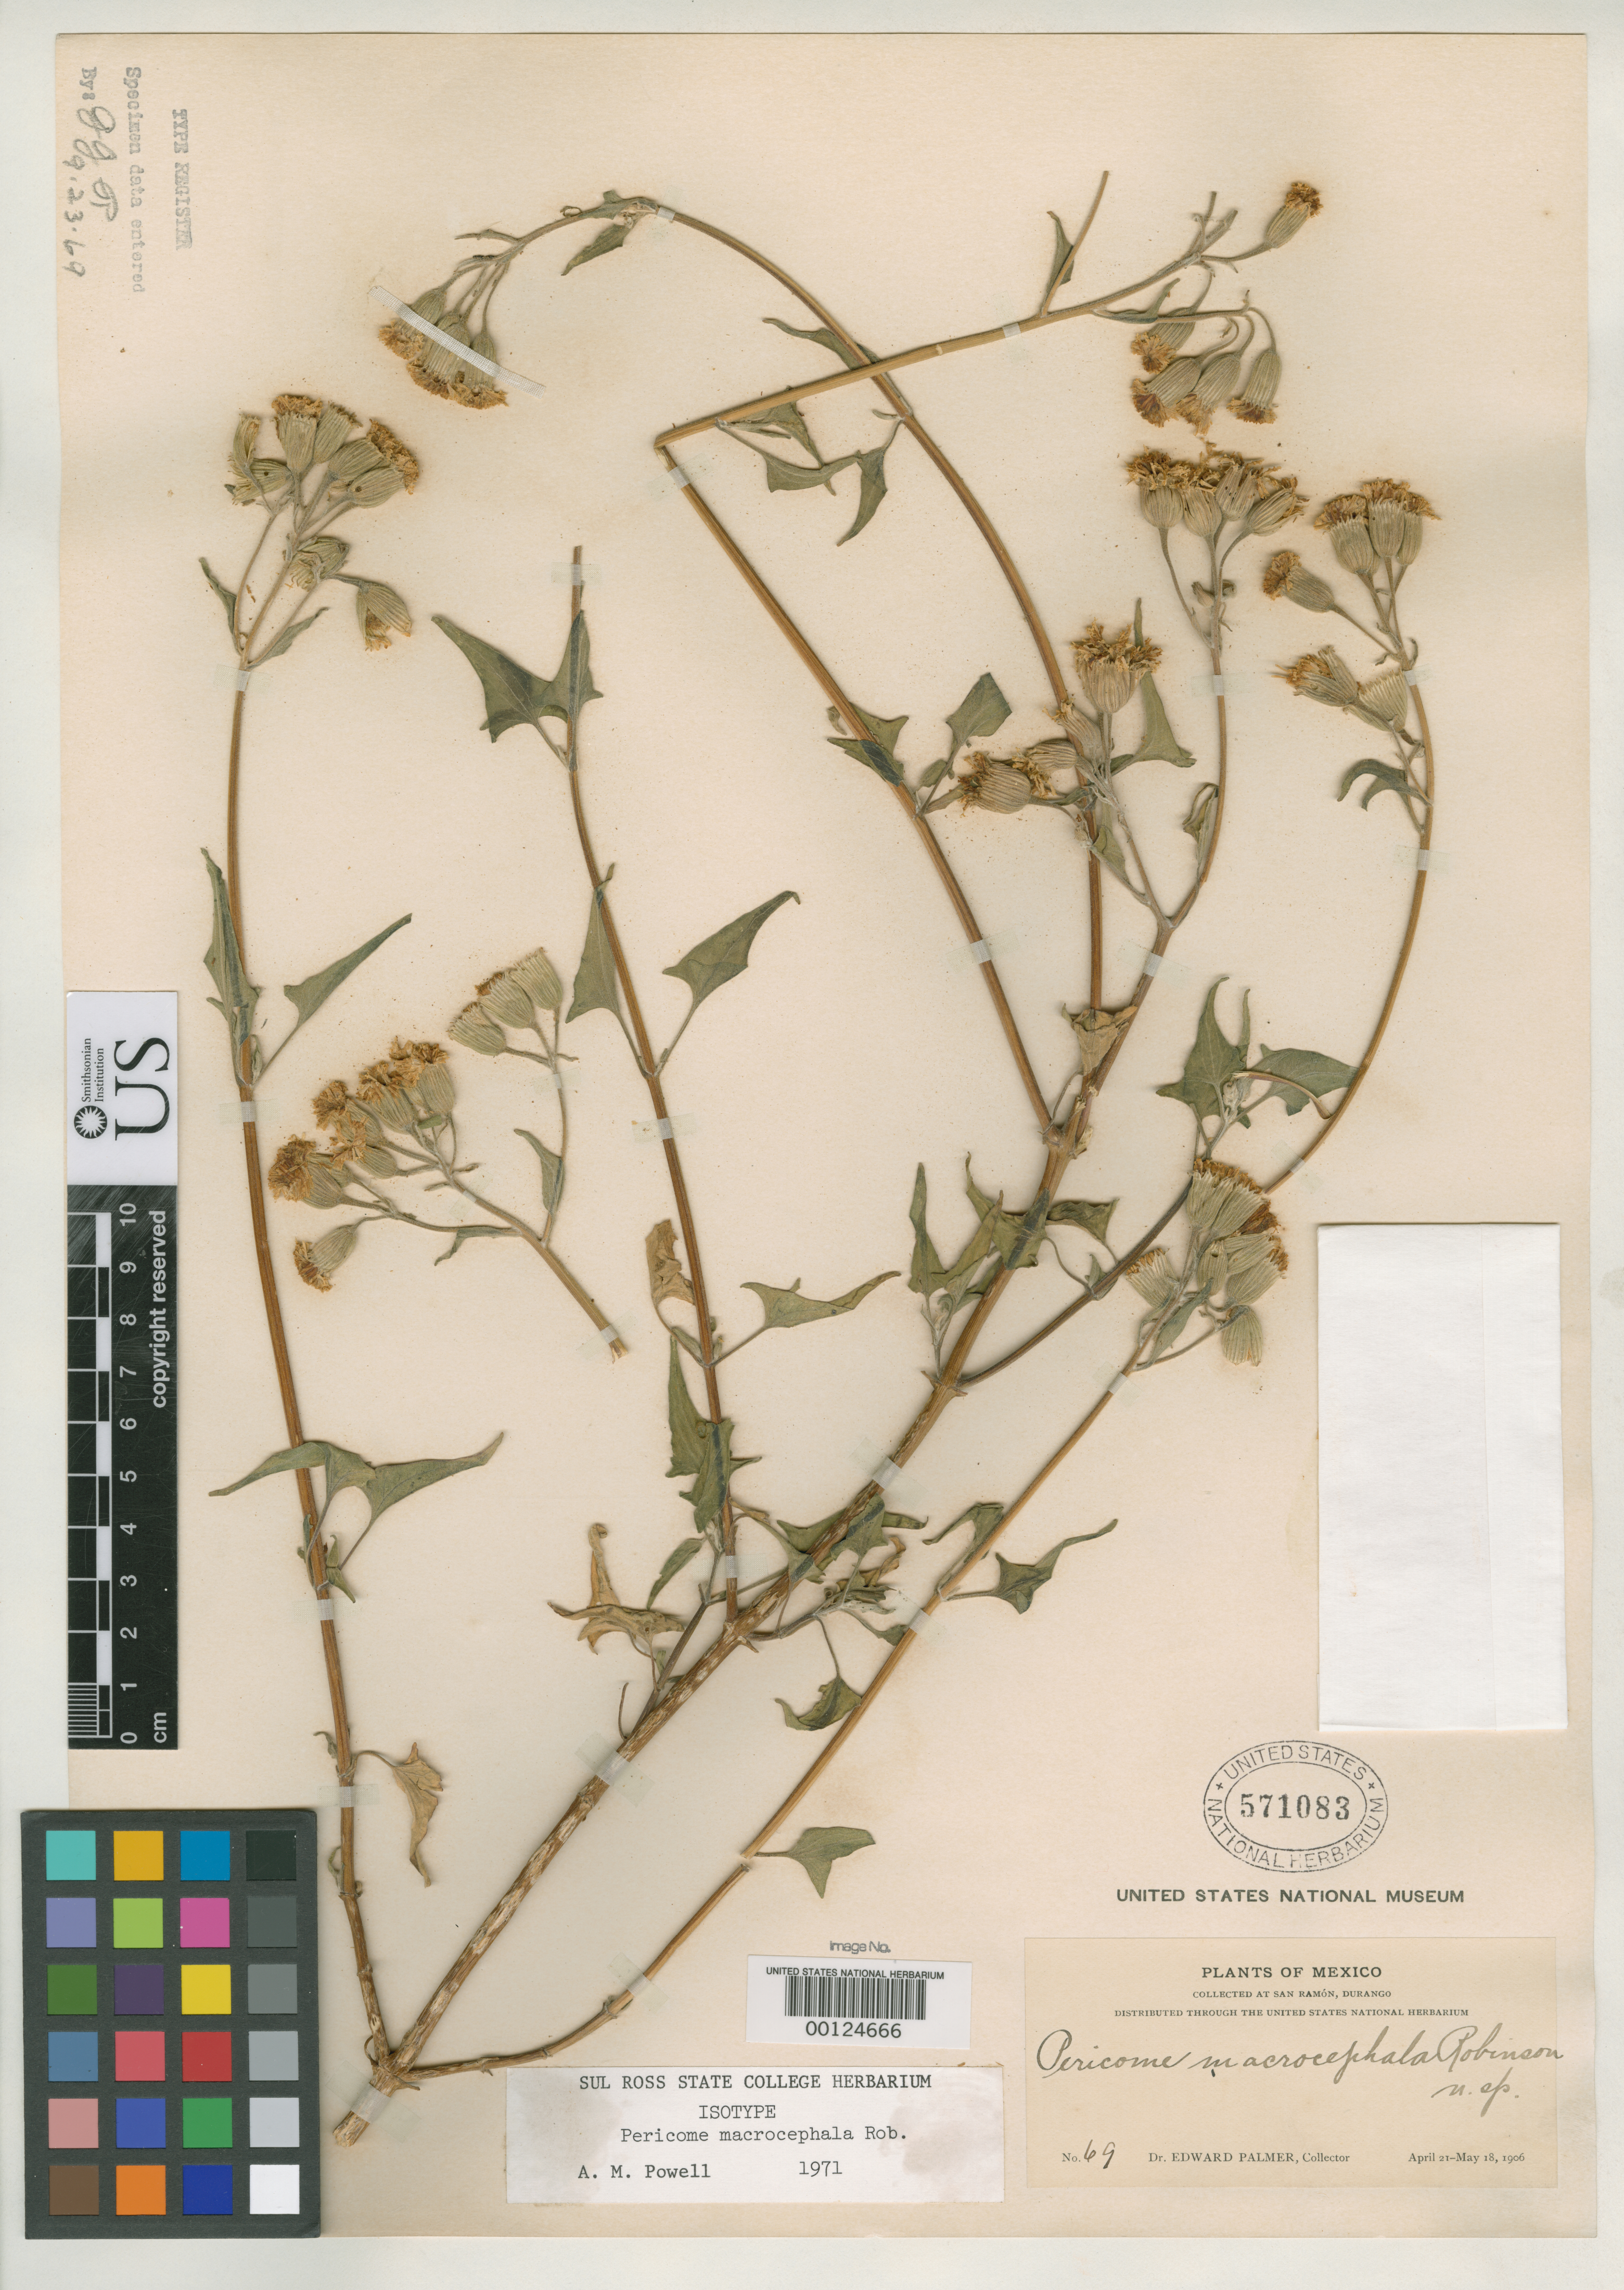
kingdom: Plantae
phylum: Tracheophyta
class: Magnoliopsida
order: Asterales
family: Asteraceae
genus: Pericome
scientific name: Pericome macrocephala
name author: B.L. Rob.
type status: Isotype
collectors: E. Palmer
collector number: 69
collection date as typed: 21 Apr 1906 to 18 May 1906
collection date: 1906-04-21/1906-05-18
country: Mexico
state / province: Durango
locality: Near San Ramon.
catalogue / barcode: US 571083